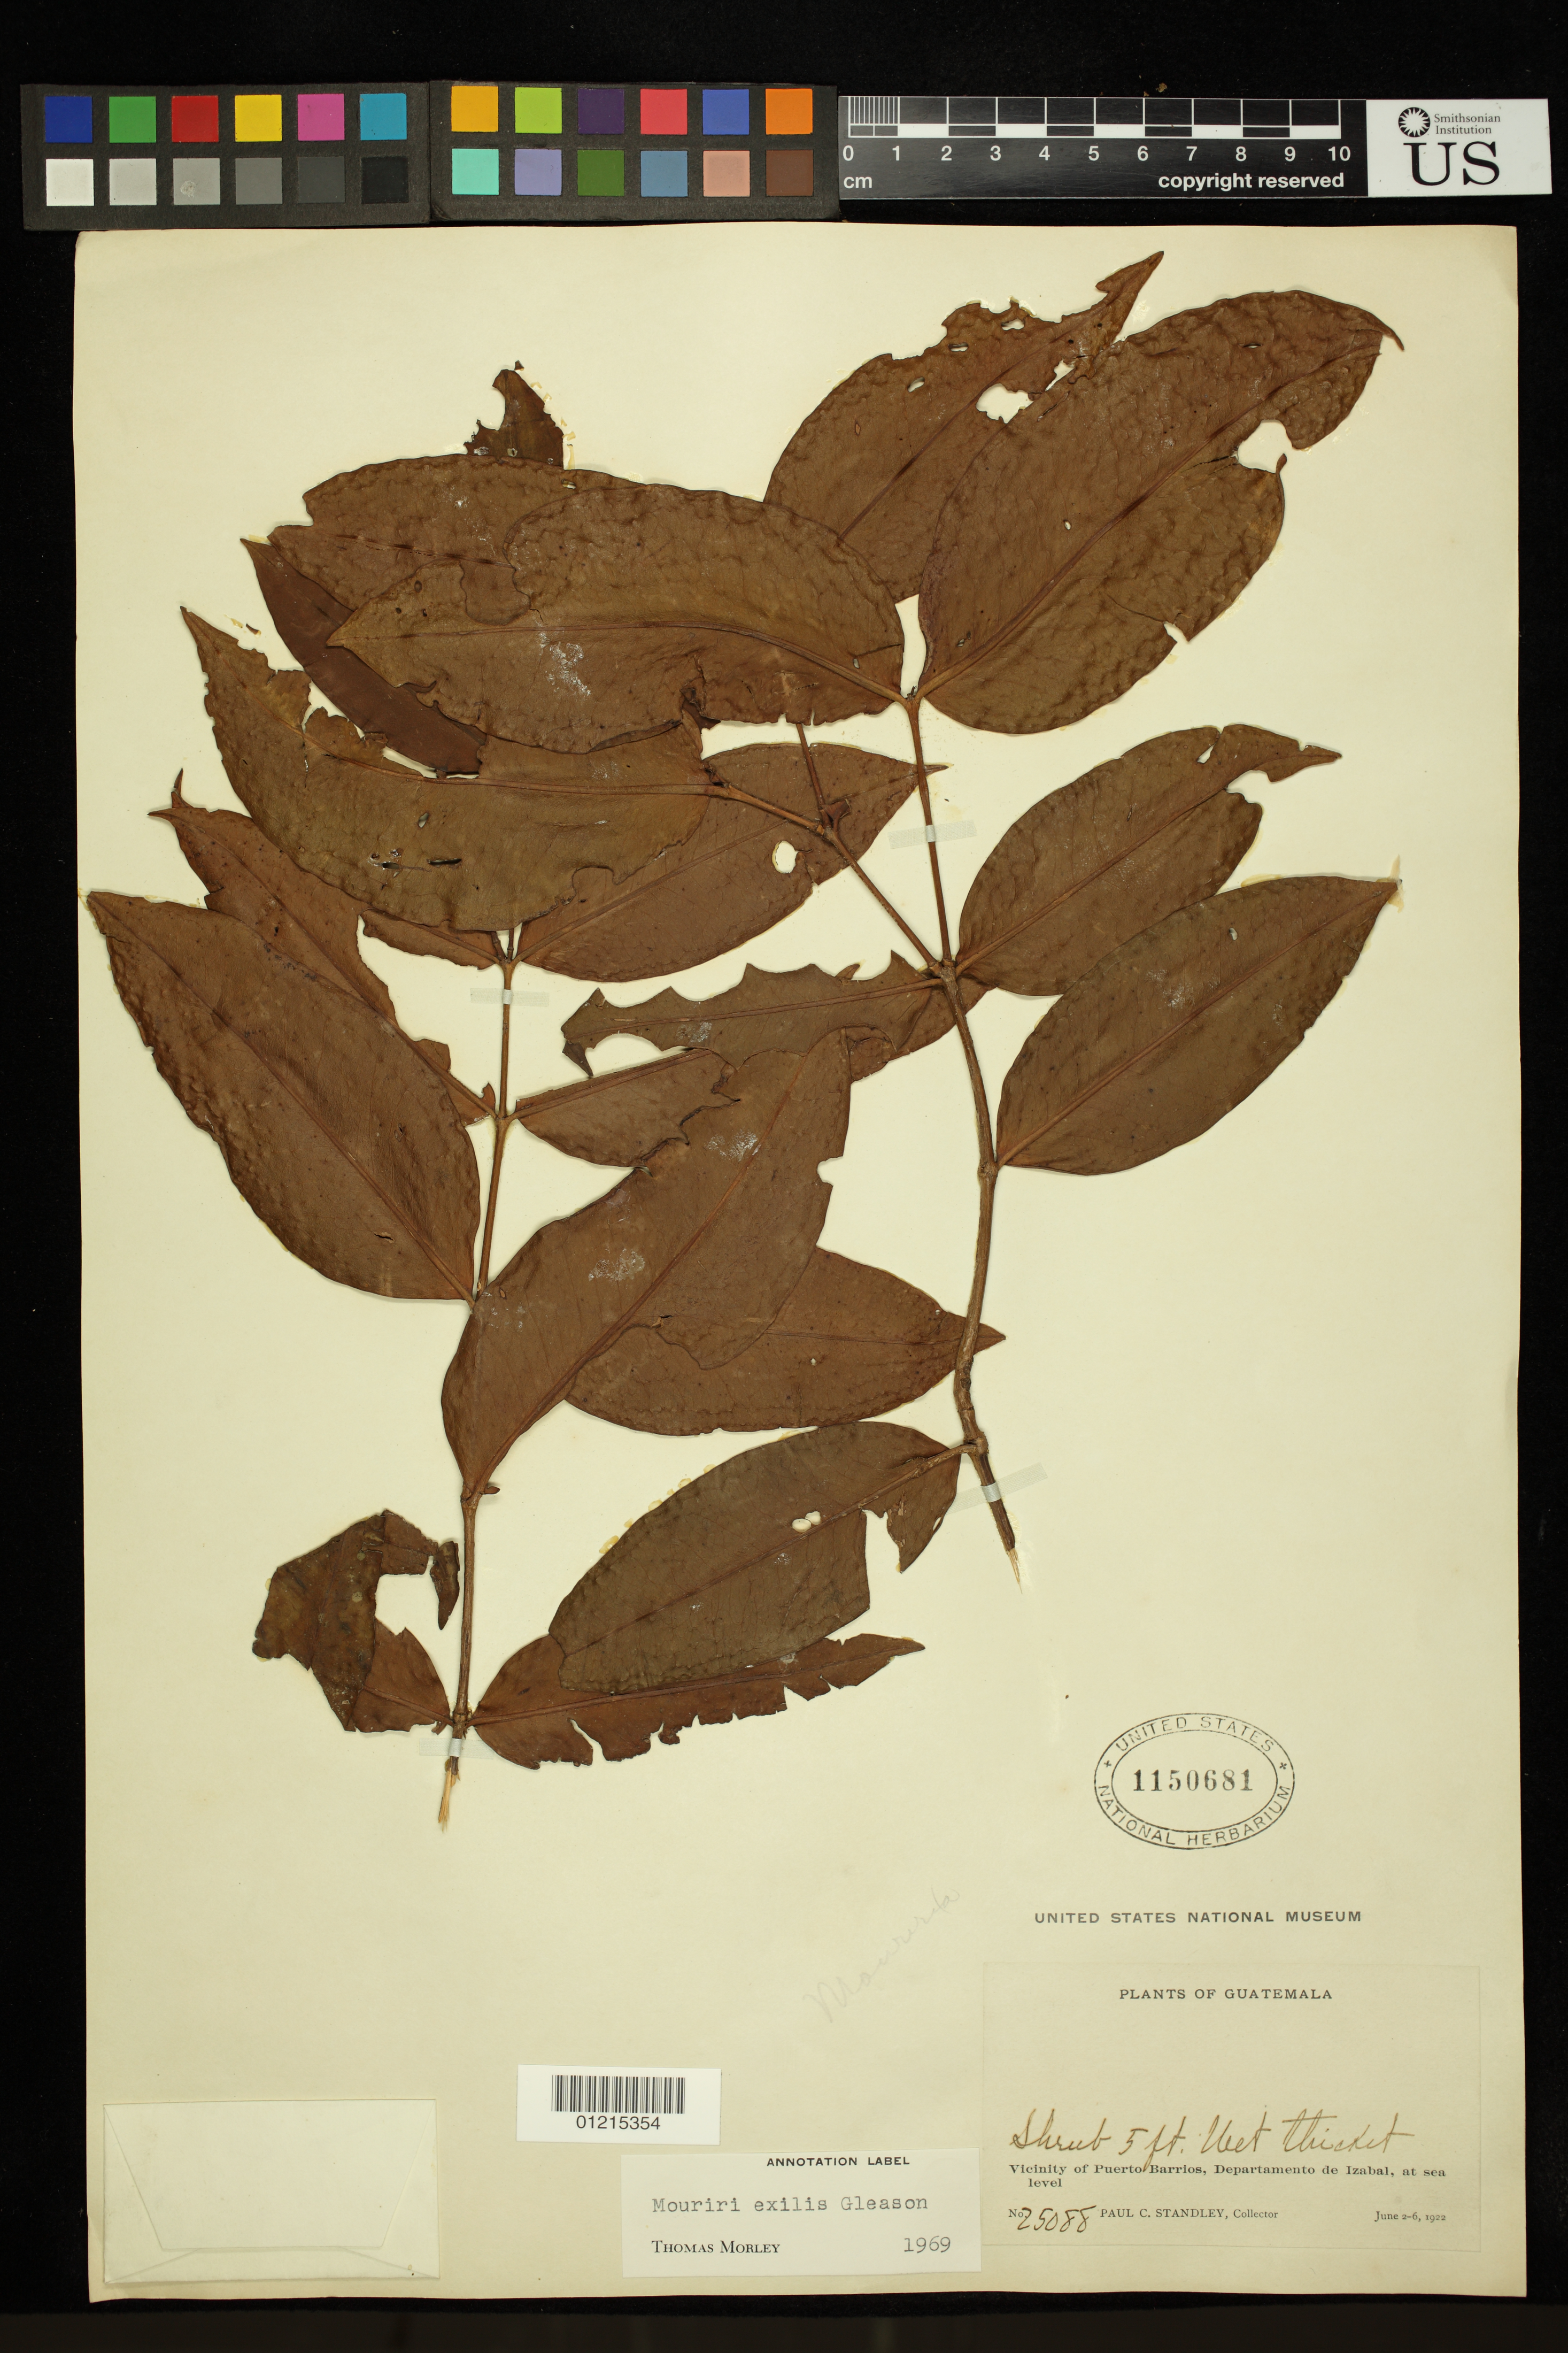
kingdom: Plantae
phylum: Tracheophyta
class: Magnoliopsida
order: Myrtales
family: Melastomataceae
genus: Mouriri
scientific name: Mouriri exilis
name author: Gleason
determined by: Morley, T.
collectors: P. C. Standley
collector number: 25088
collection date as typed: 02 Jun 1922 to 06 Jun 1922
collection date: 1922-06-02/1922-06-06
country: Guatemala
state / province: Izabal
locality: Vicinity of Puerto Barrios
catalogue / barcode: US 1150681